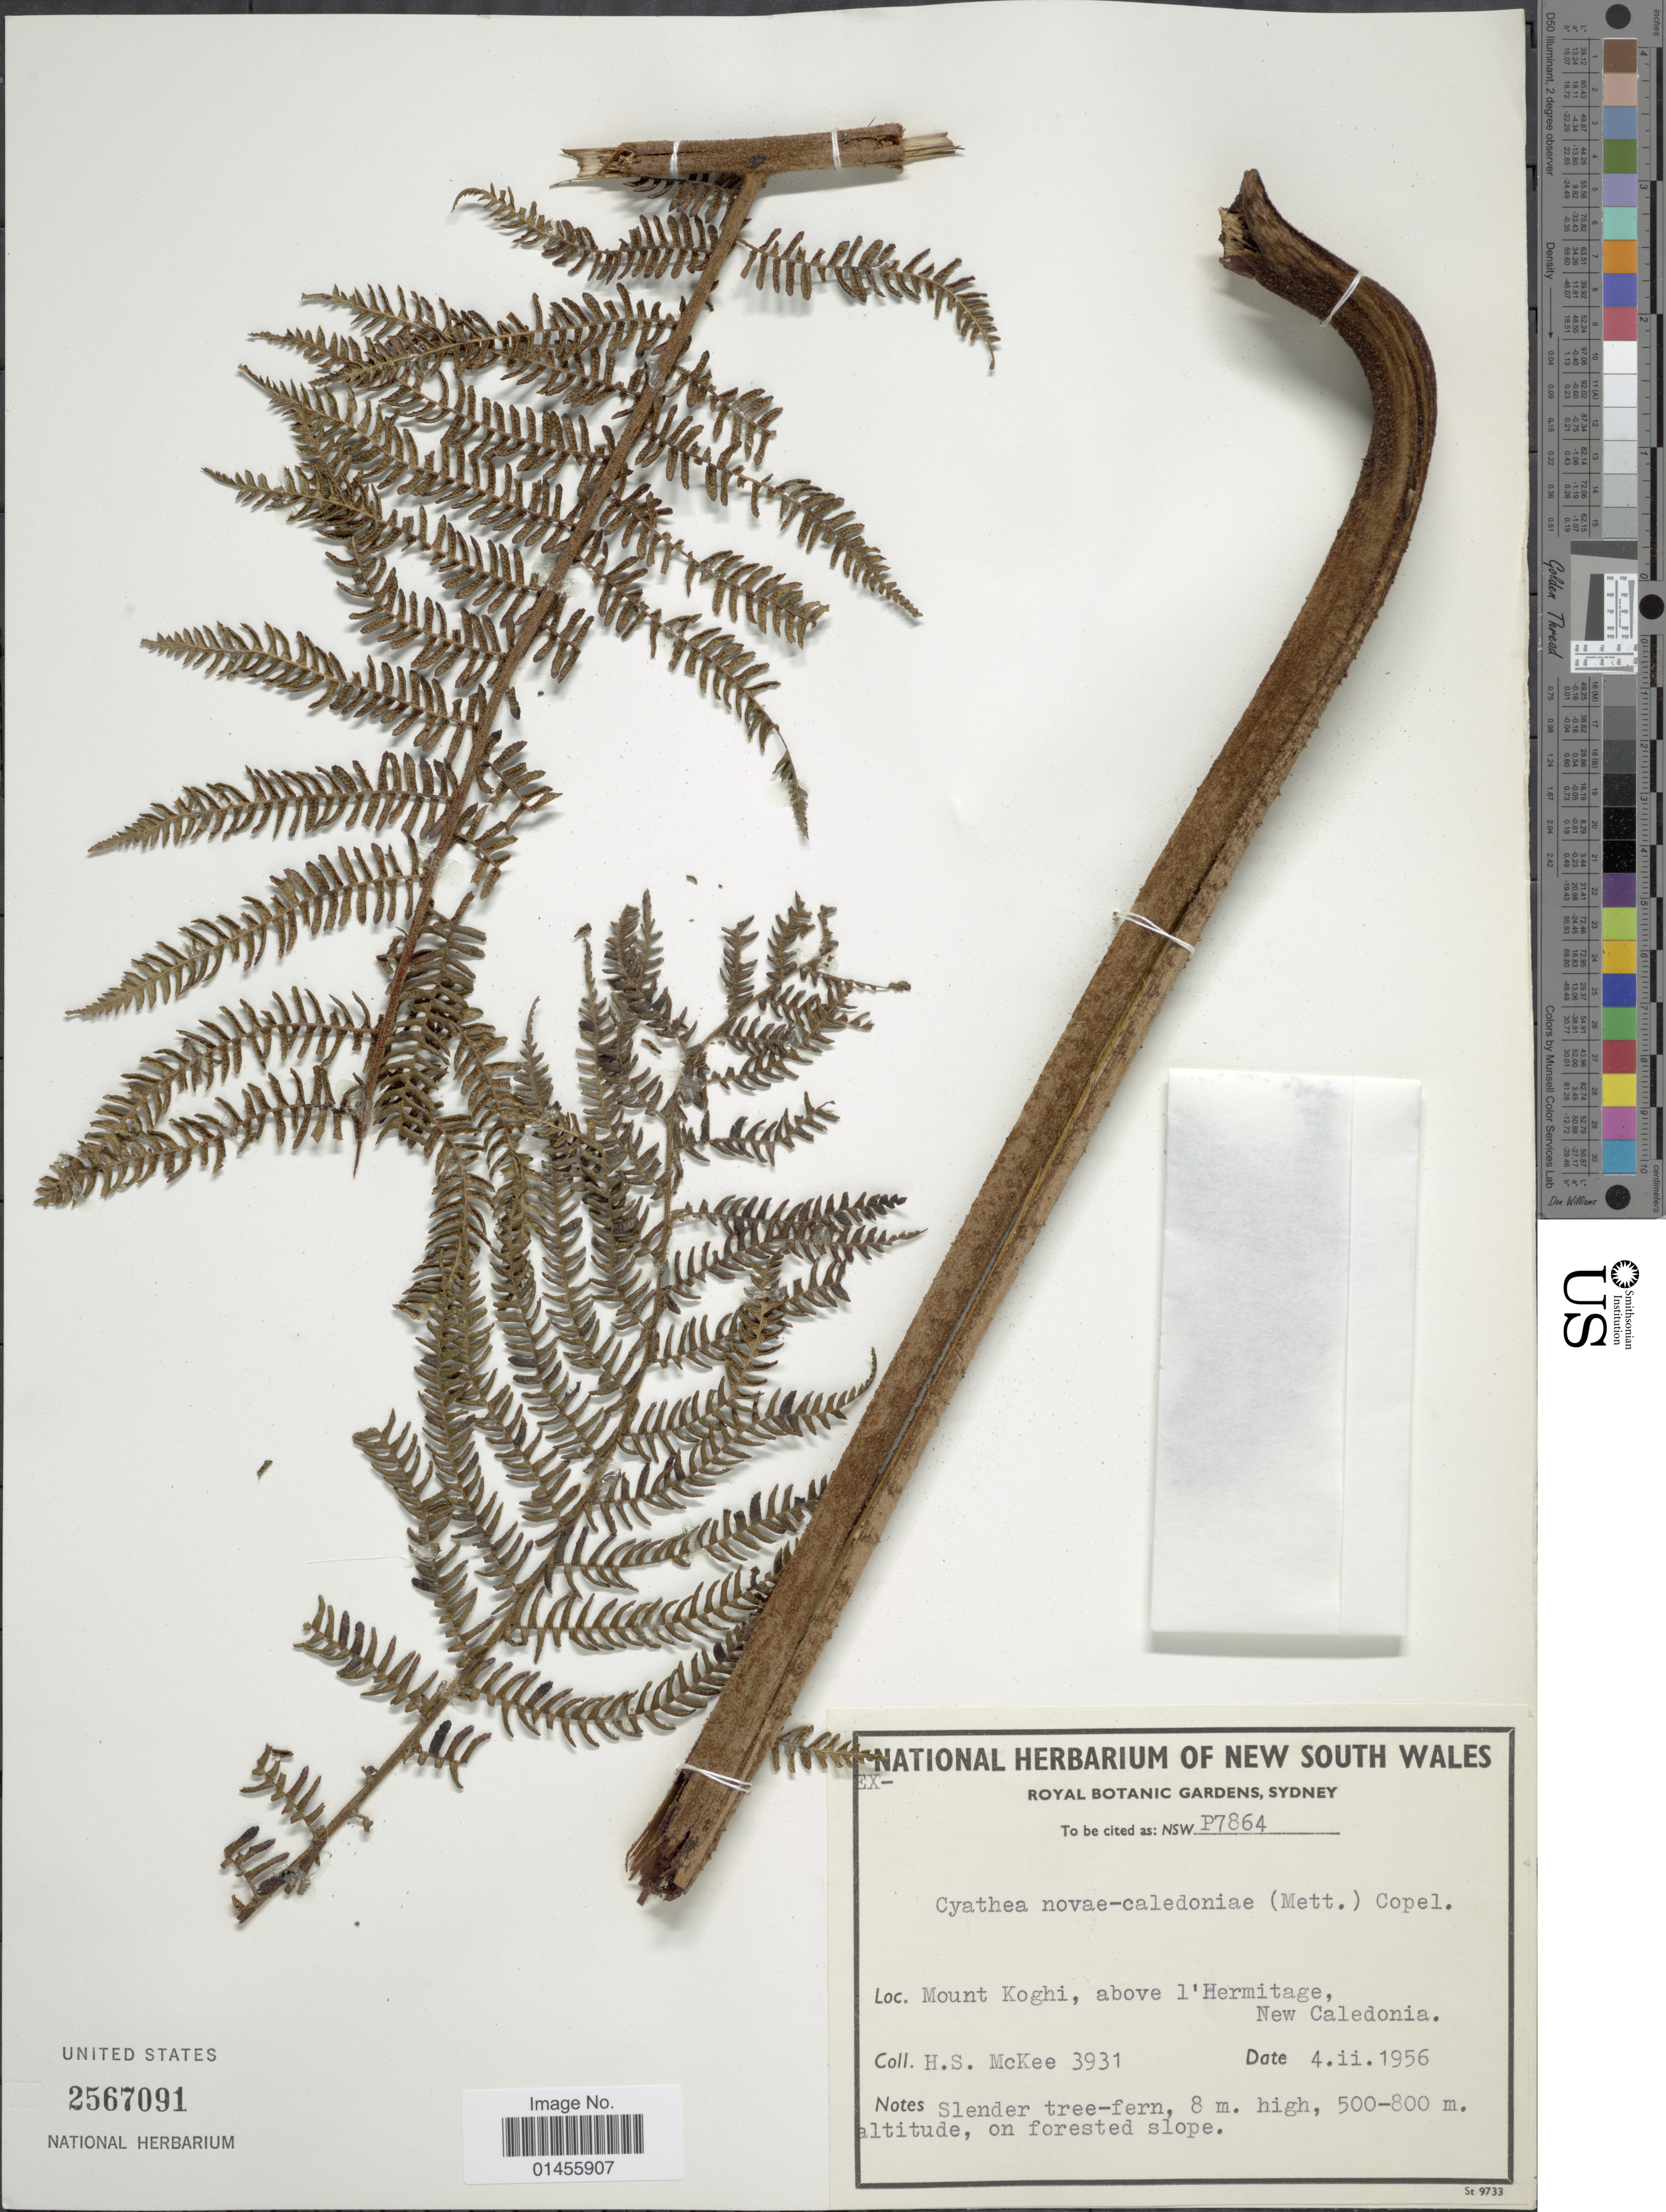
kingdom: Plantae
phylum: Tracheophyta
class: Polypodiopsida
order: Cyatheales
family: Cyatheaceae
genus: Alsophila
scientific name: Alsophila novae-caledoniae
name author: Mett.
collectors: H. S. McKee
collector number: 3931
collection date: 1956-02-04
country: New Zealand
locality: Mount Koghi, above l'Hermitage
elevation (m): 500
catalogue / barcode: US 2567091